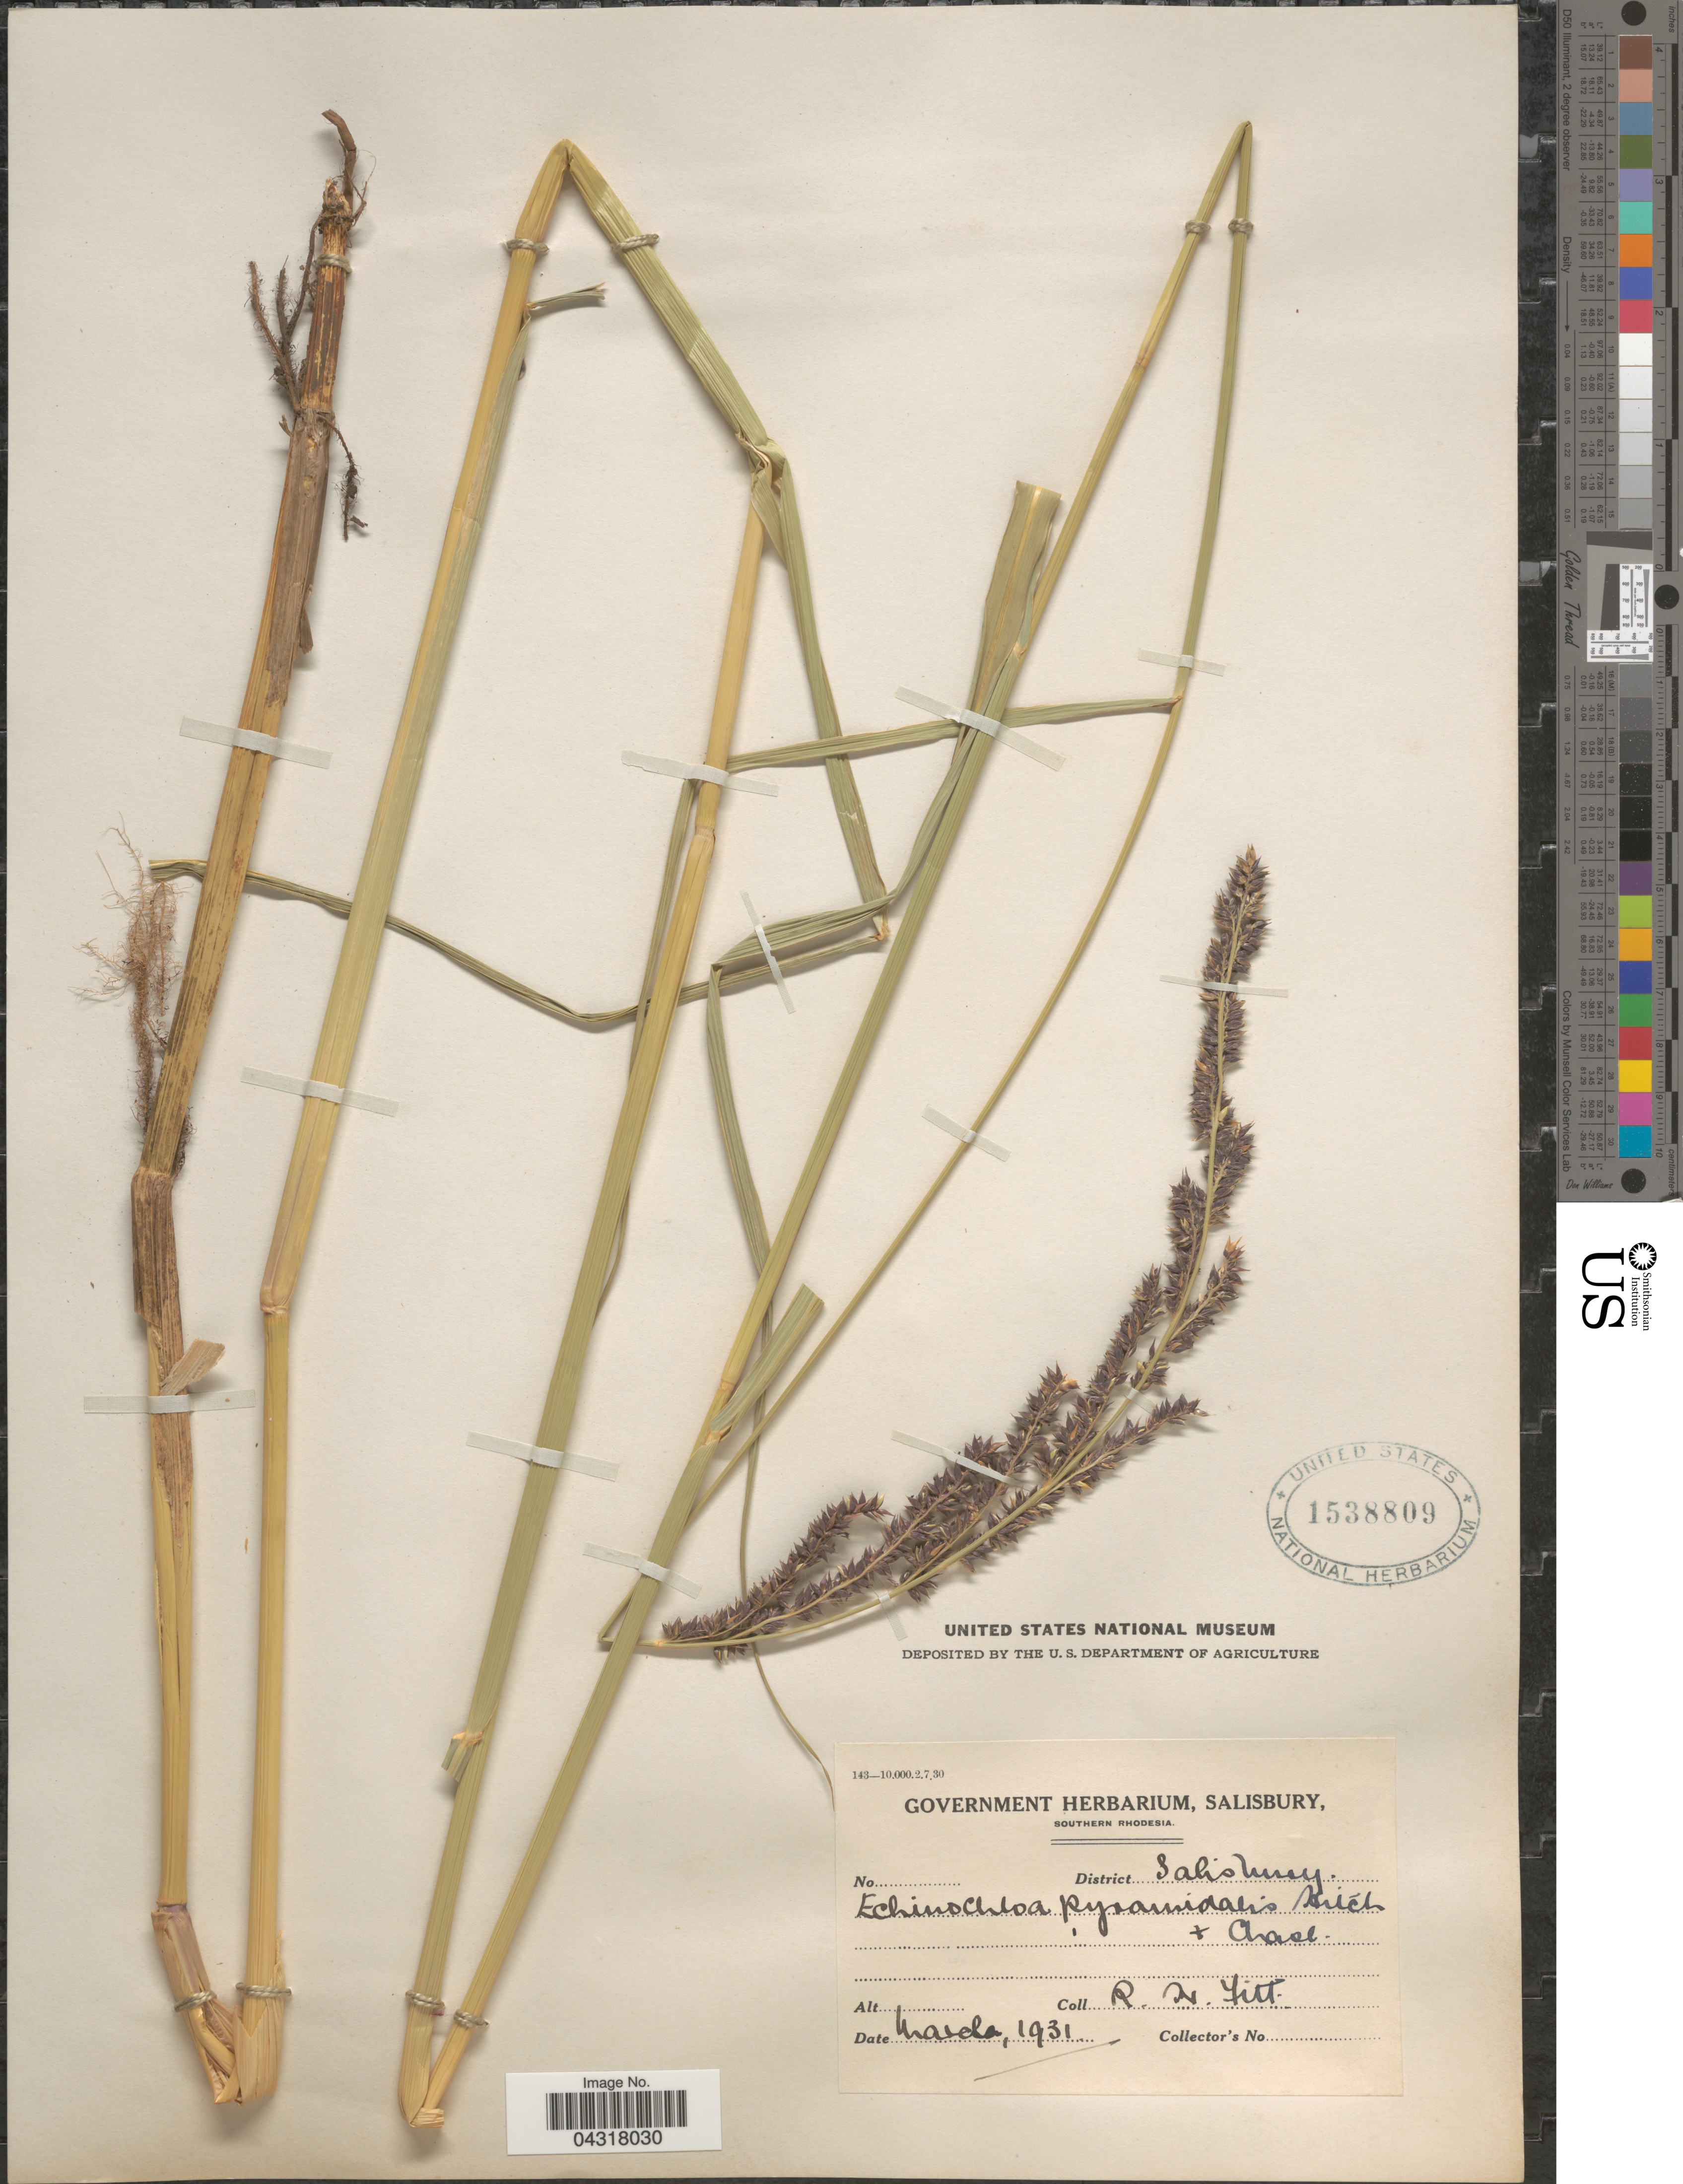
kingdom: Plantae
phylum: Tracheophyta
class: Liliopsida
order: Poales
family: Poaceae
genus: Echinochloa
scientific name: Echinochloa pyramidalis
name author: (Lam.) Hitchc. & Chase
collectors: R. Fitt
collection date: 1931-03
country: Zimbabwe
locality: District Salisbury.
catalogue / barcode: US 1538809